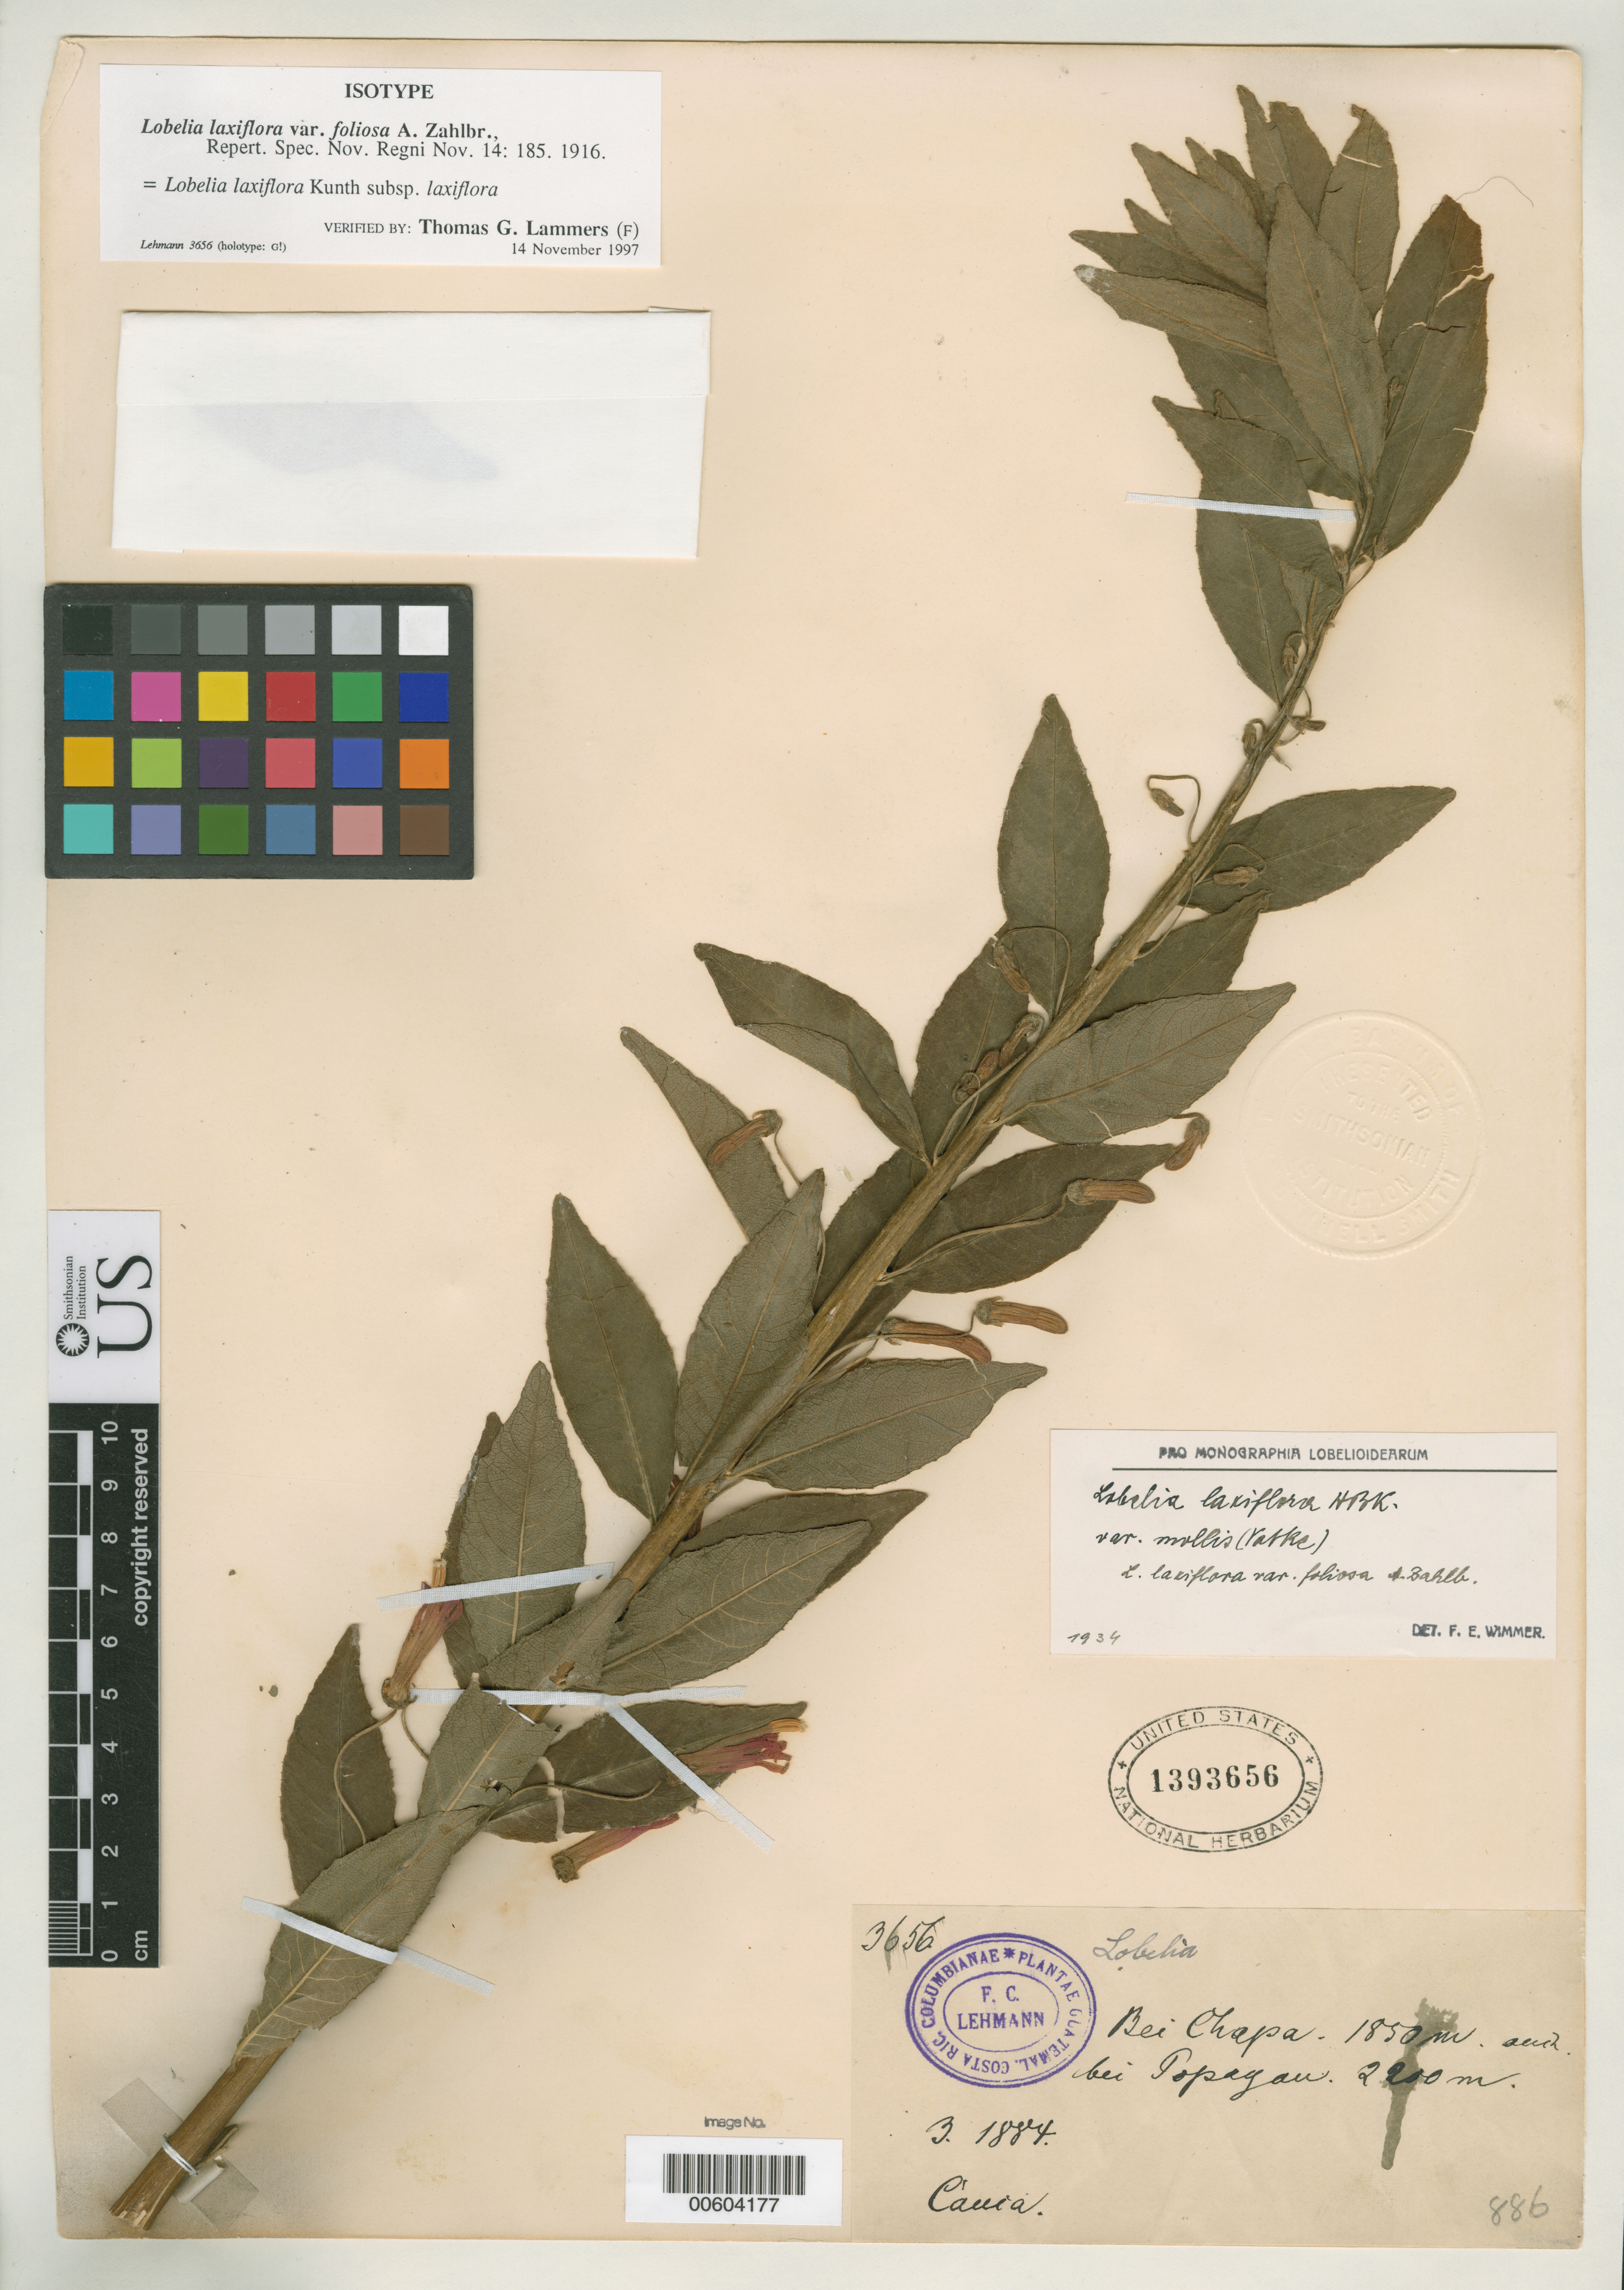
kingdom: Plantae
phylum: Tracheophyta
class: Magnoliopsida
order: Asterales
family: Campanulaceae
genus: Lobelia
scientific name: Lobelia laxiflora var. foliosa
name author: Zahlbr.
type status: Isotype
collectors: F. C. Lehmann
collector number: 3656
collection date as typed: Mar 1884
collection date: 1884-03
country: Colombia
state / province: Cauca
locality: Bei Chapa auch bei Popayan.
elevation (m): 1850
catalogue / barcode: US 1393656